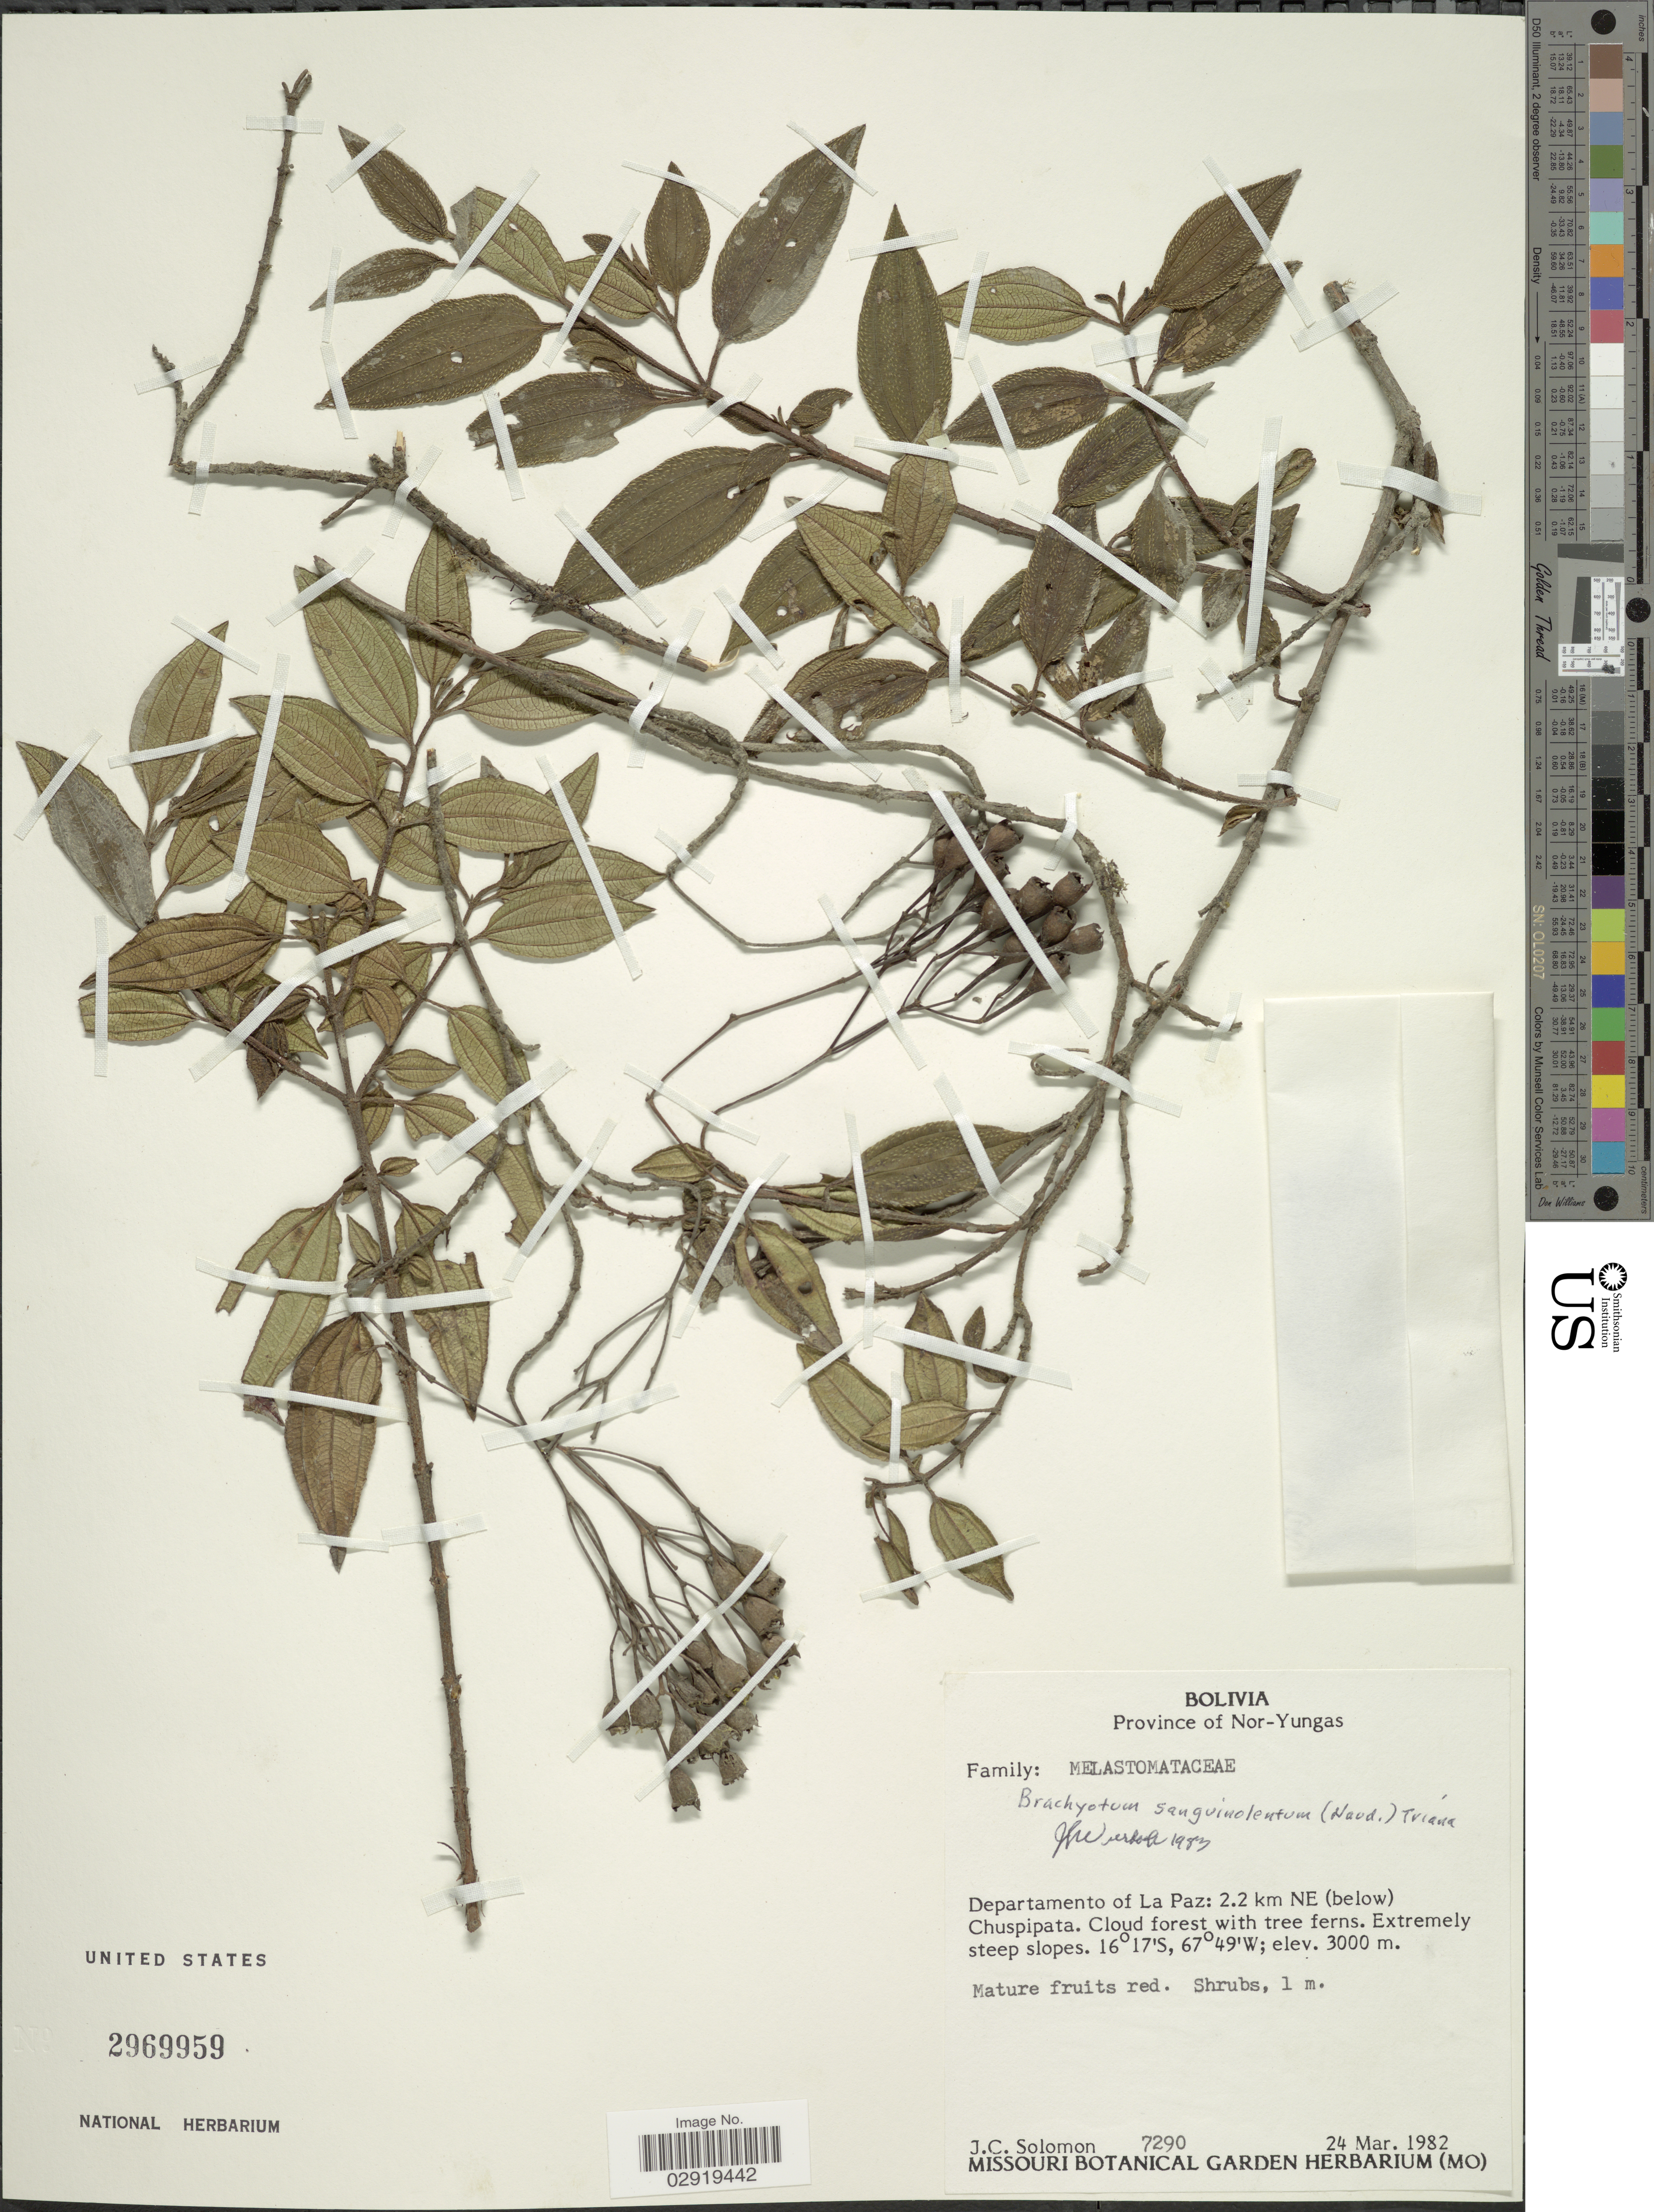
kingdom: Plantae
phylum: Tracheophyta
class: Magnoliopsida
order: Myrtales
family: Melastomataceae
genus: Brachyotum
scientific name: Brachyotum sanguinolentum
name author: (Naudin) Triana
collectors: J. C. Solomon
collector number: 7290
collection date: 1982-03-24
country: Bolivia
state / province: La Paz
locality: Province of Nor-Yungas. Depqartamento of La Paz: 2.2 km NE (below) Chuspipata.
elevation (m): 3000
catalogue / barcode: US 2969959